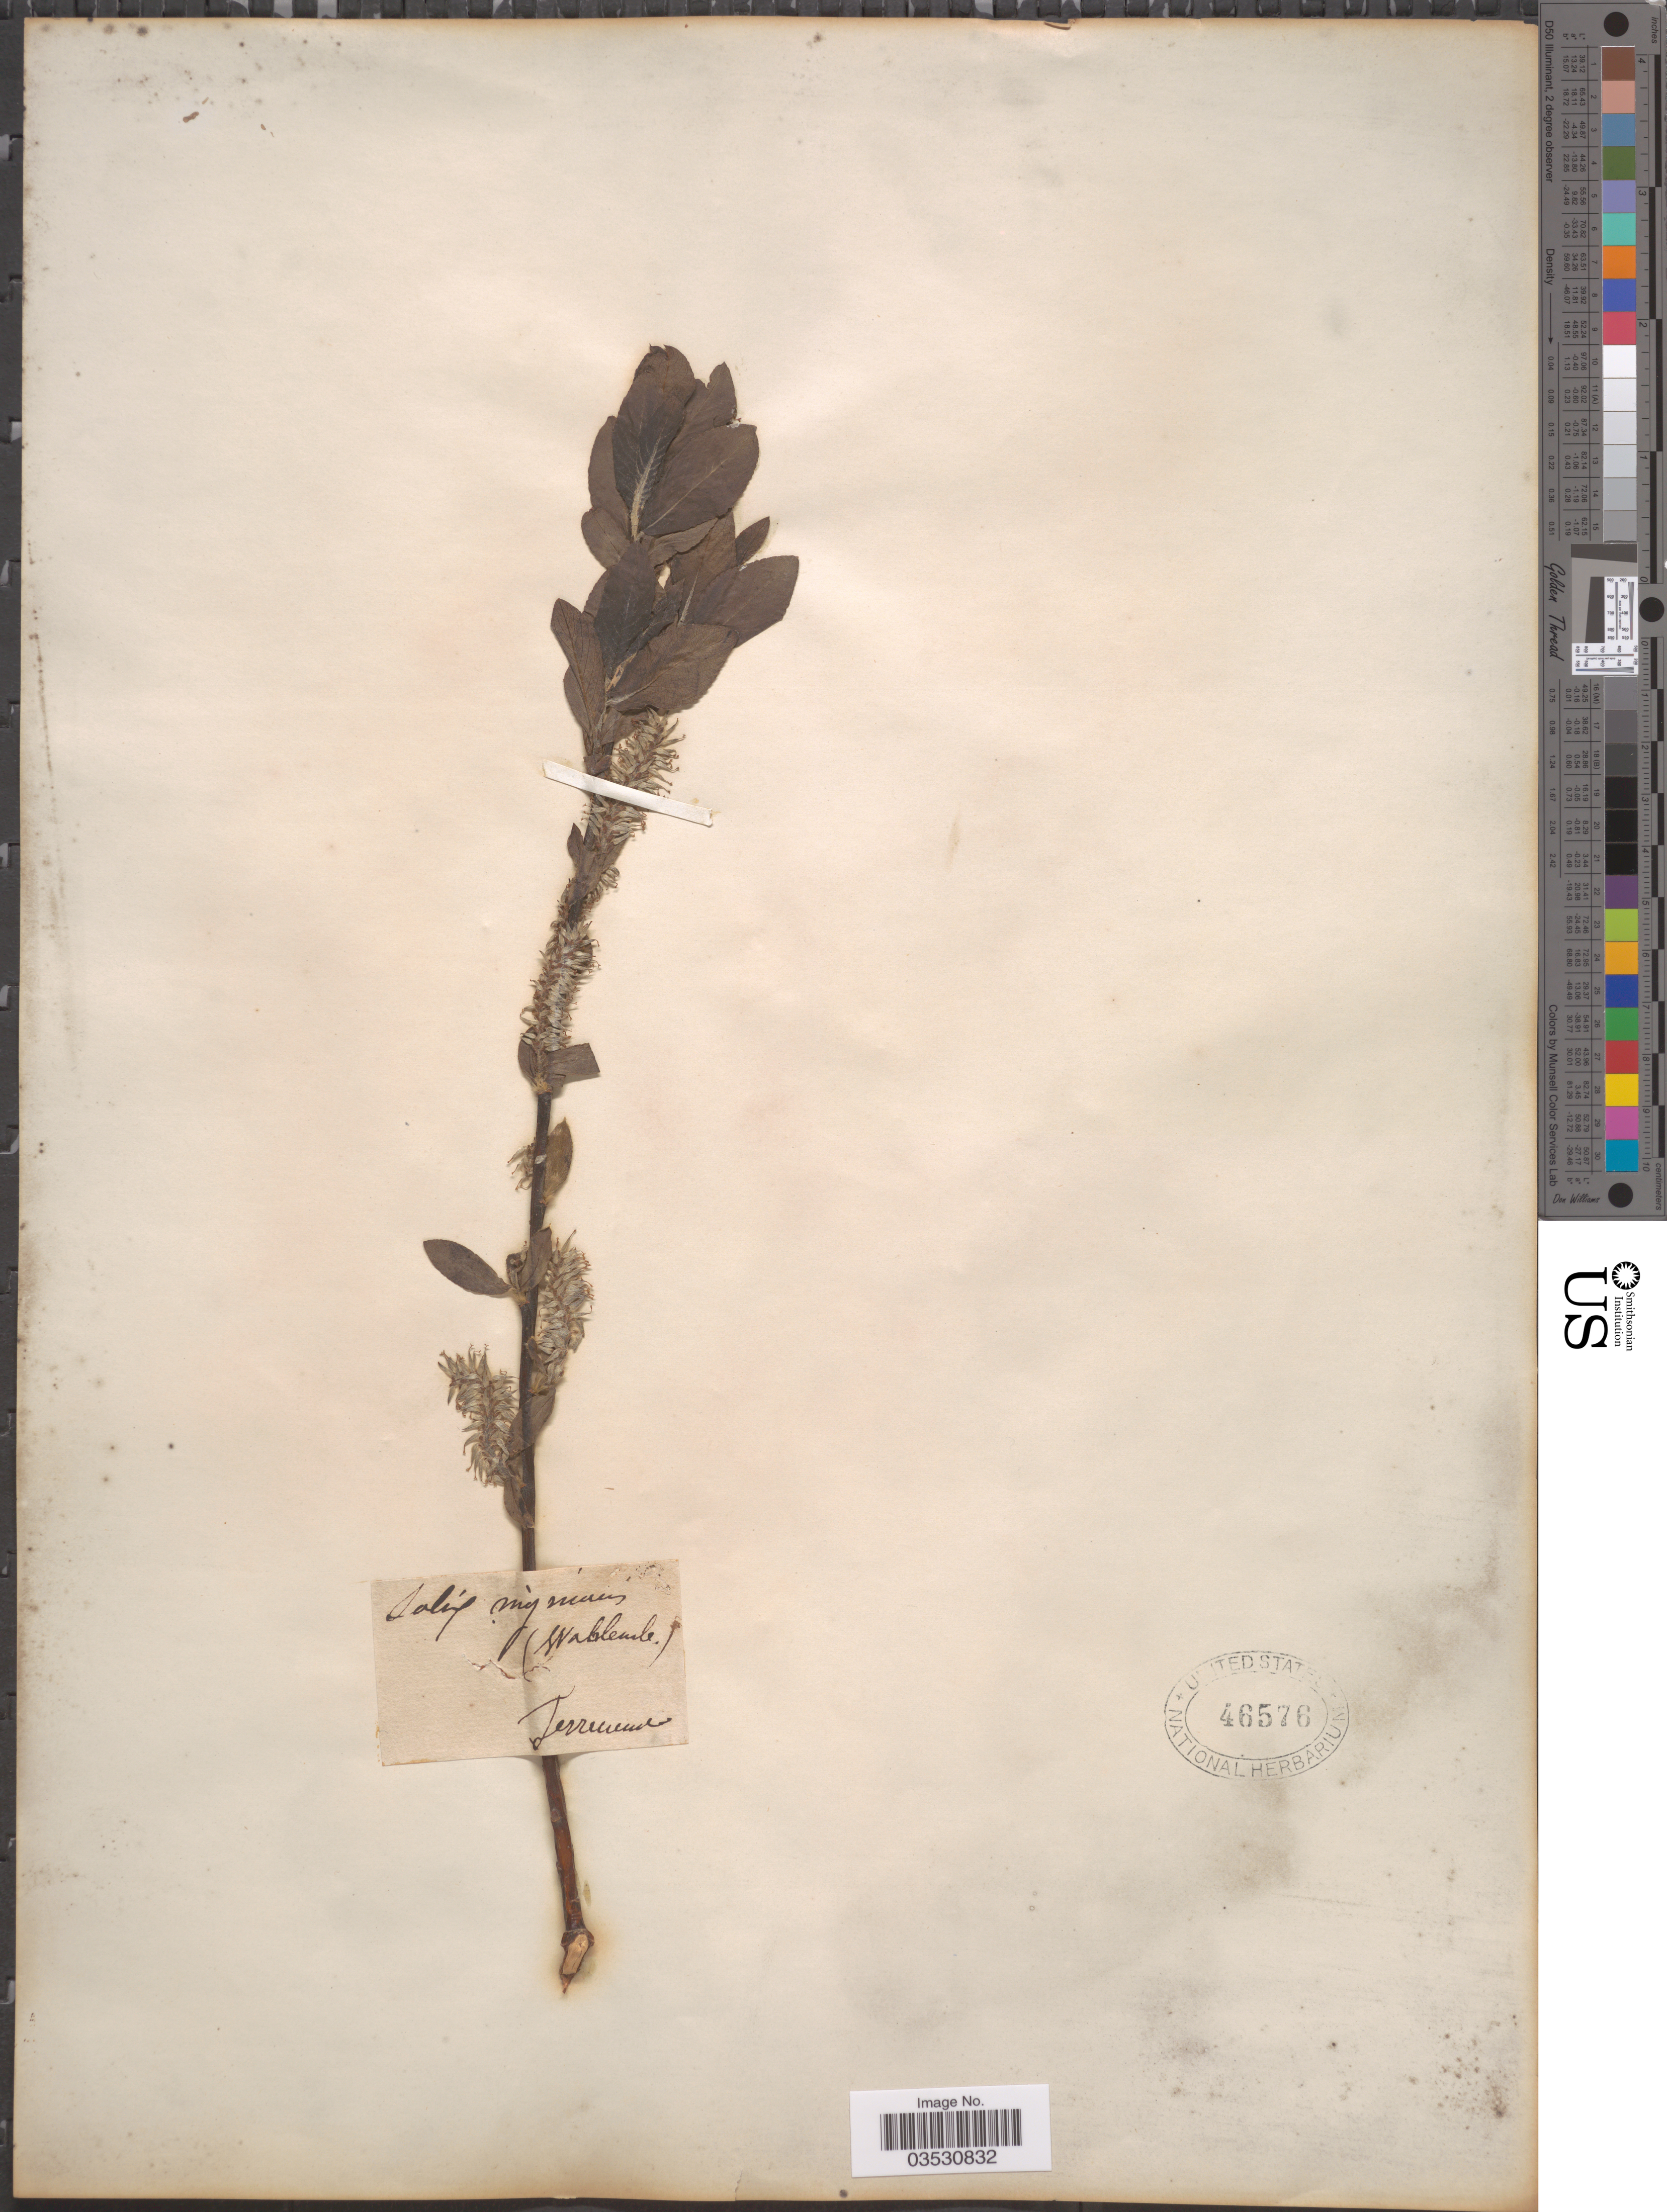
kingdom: Plantae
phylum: Tracheophyta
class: Magnoliopsida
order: Malpighiales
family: Salicaceae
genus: Salix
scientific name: Salix nigricans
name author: Sm.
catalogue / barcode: US 46576